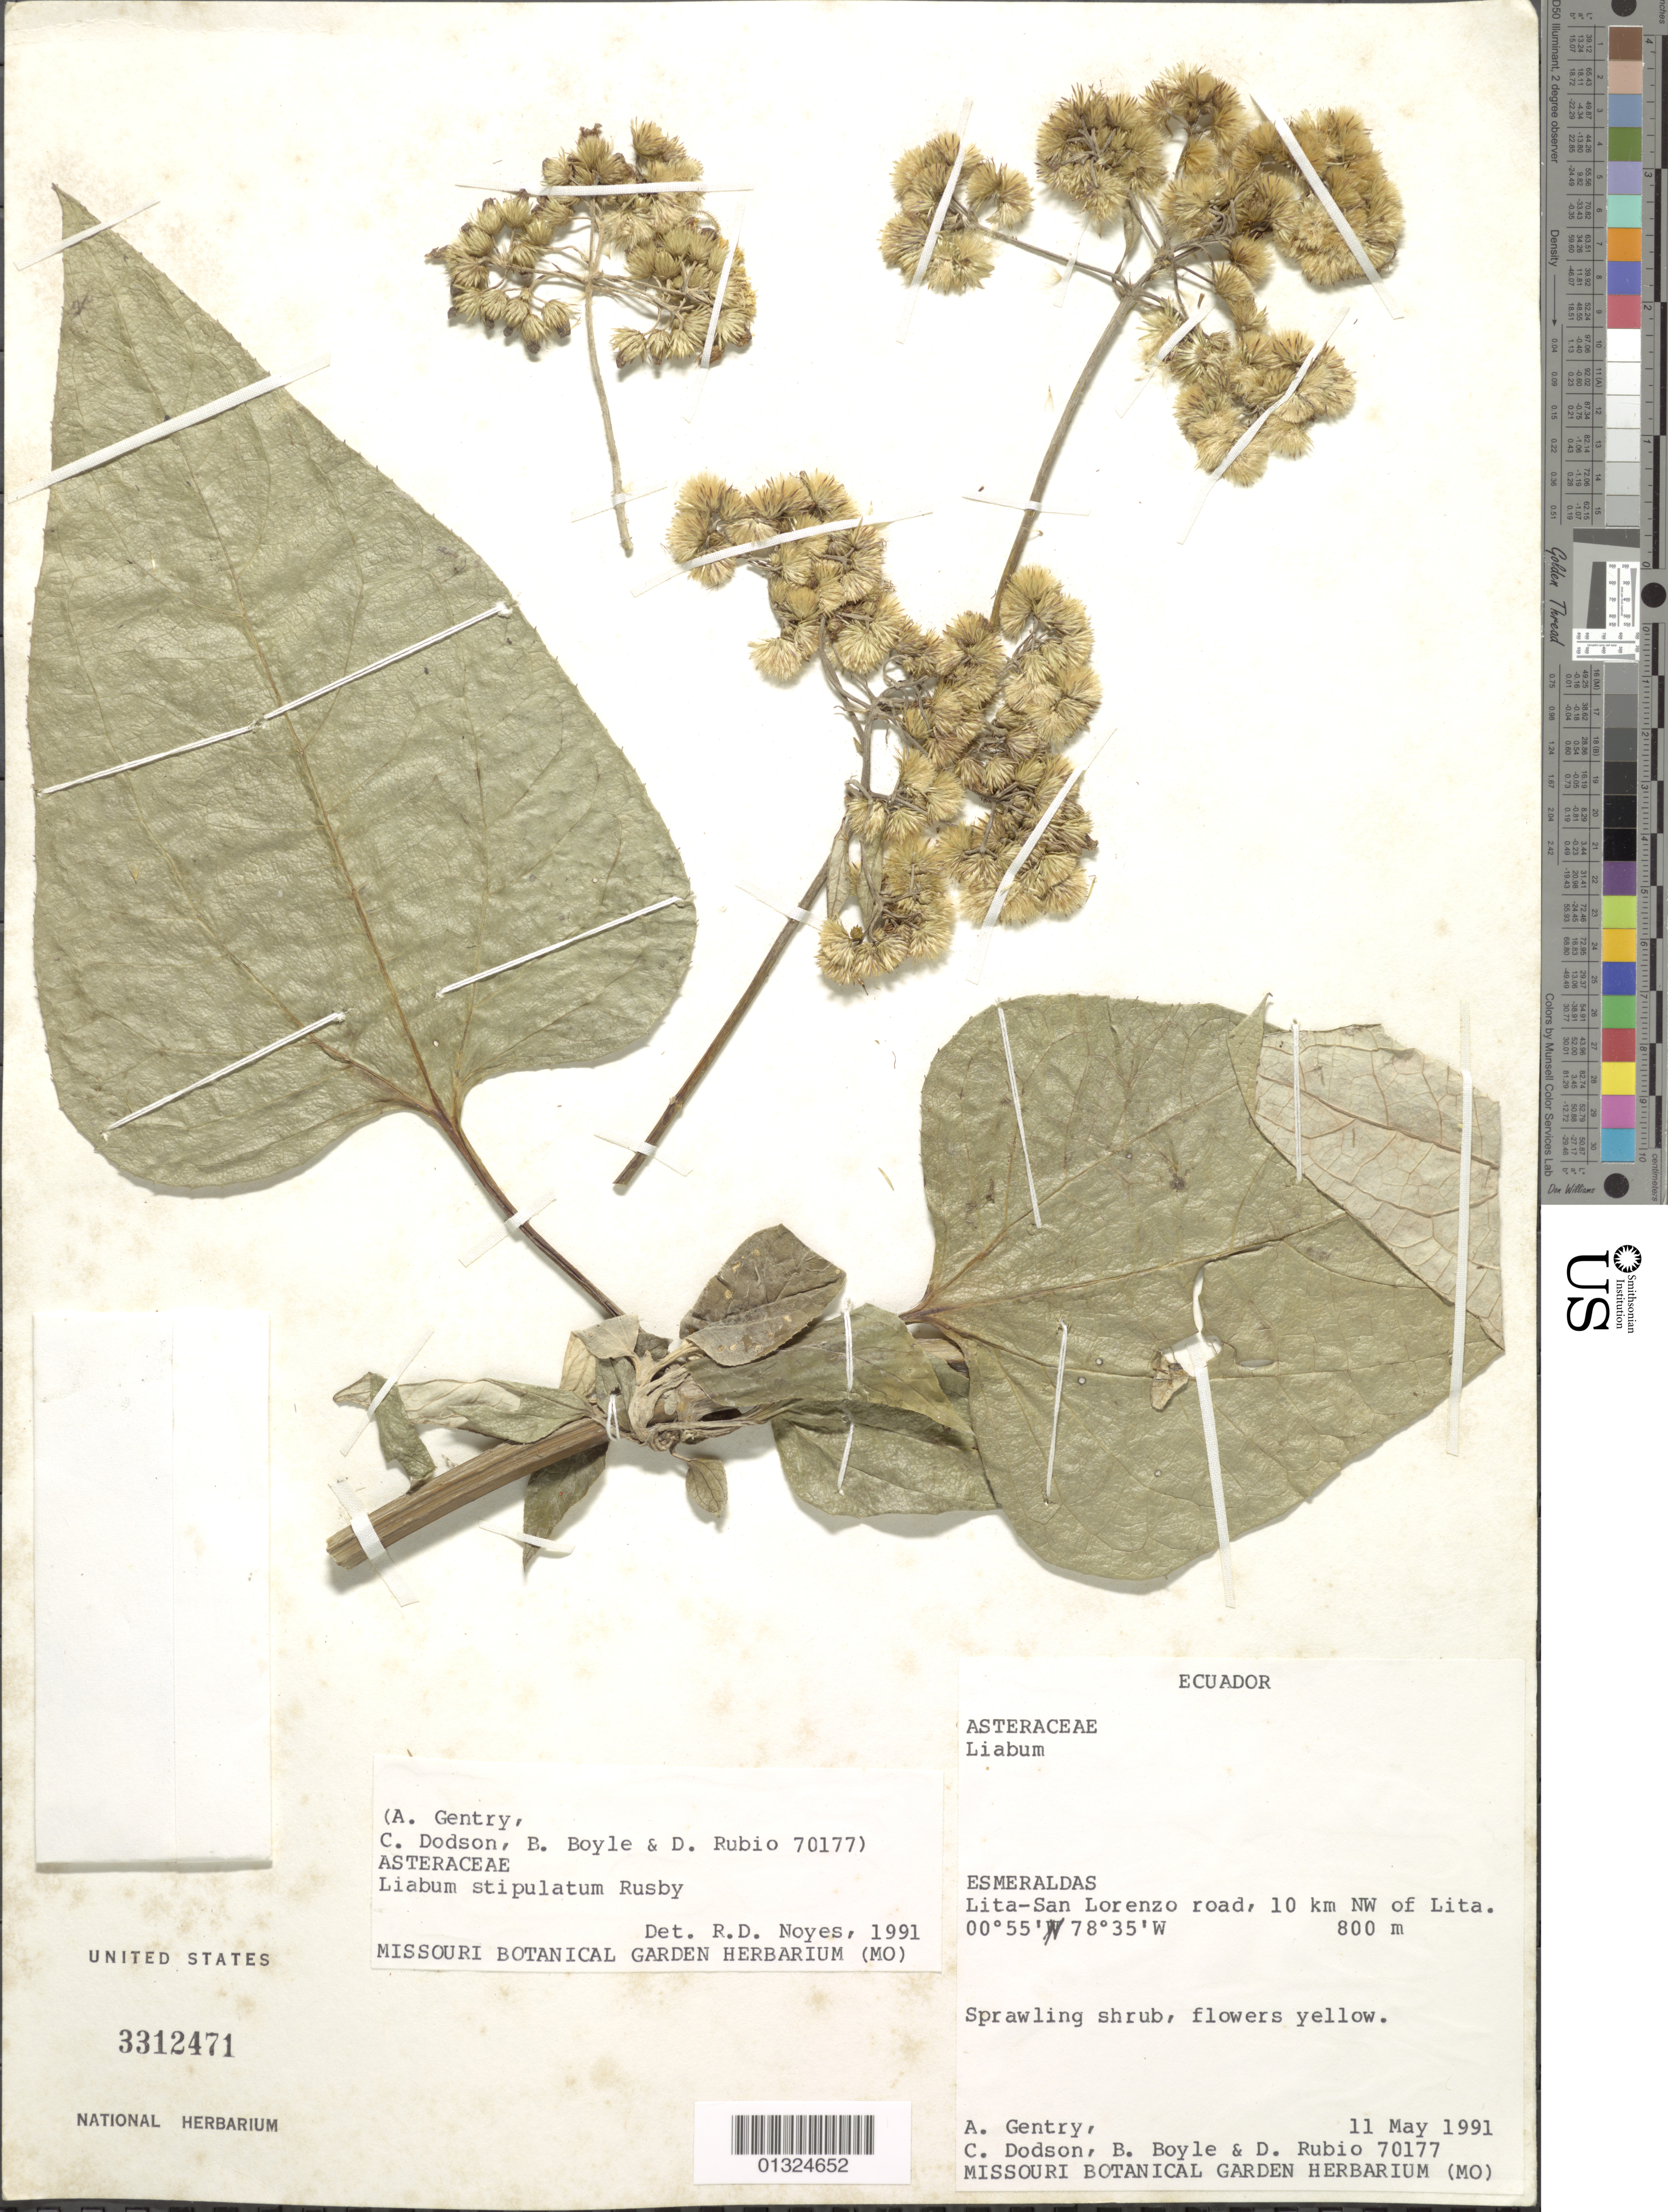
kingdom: Plantae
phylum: Tracheophyta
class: Magnoliopsida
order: Asterales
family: Asteraceae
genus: Liabum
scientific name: Liabum stipulatum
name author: Rusby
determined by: Noyes, R. D.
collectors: A. H. Gentry, C. Dodson, B. Boyle & D. Rubio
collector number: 70177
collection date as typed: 11 May 1991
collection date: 1991-05-11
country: Ecuador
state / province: Esmeraldas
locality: Lita to San Lorenzo road, 10 km NW of Lita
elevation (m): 800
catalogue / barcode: US 3312471